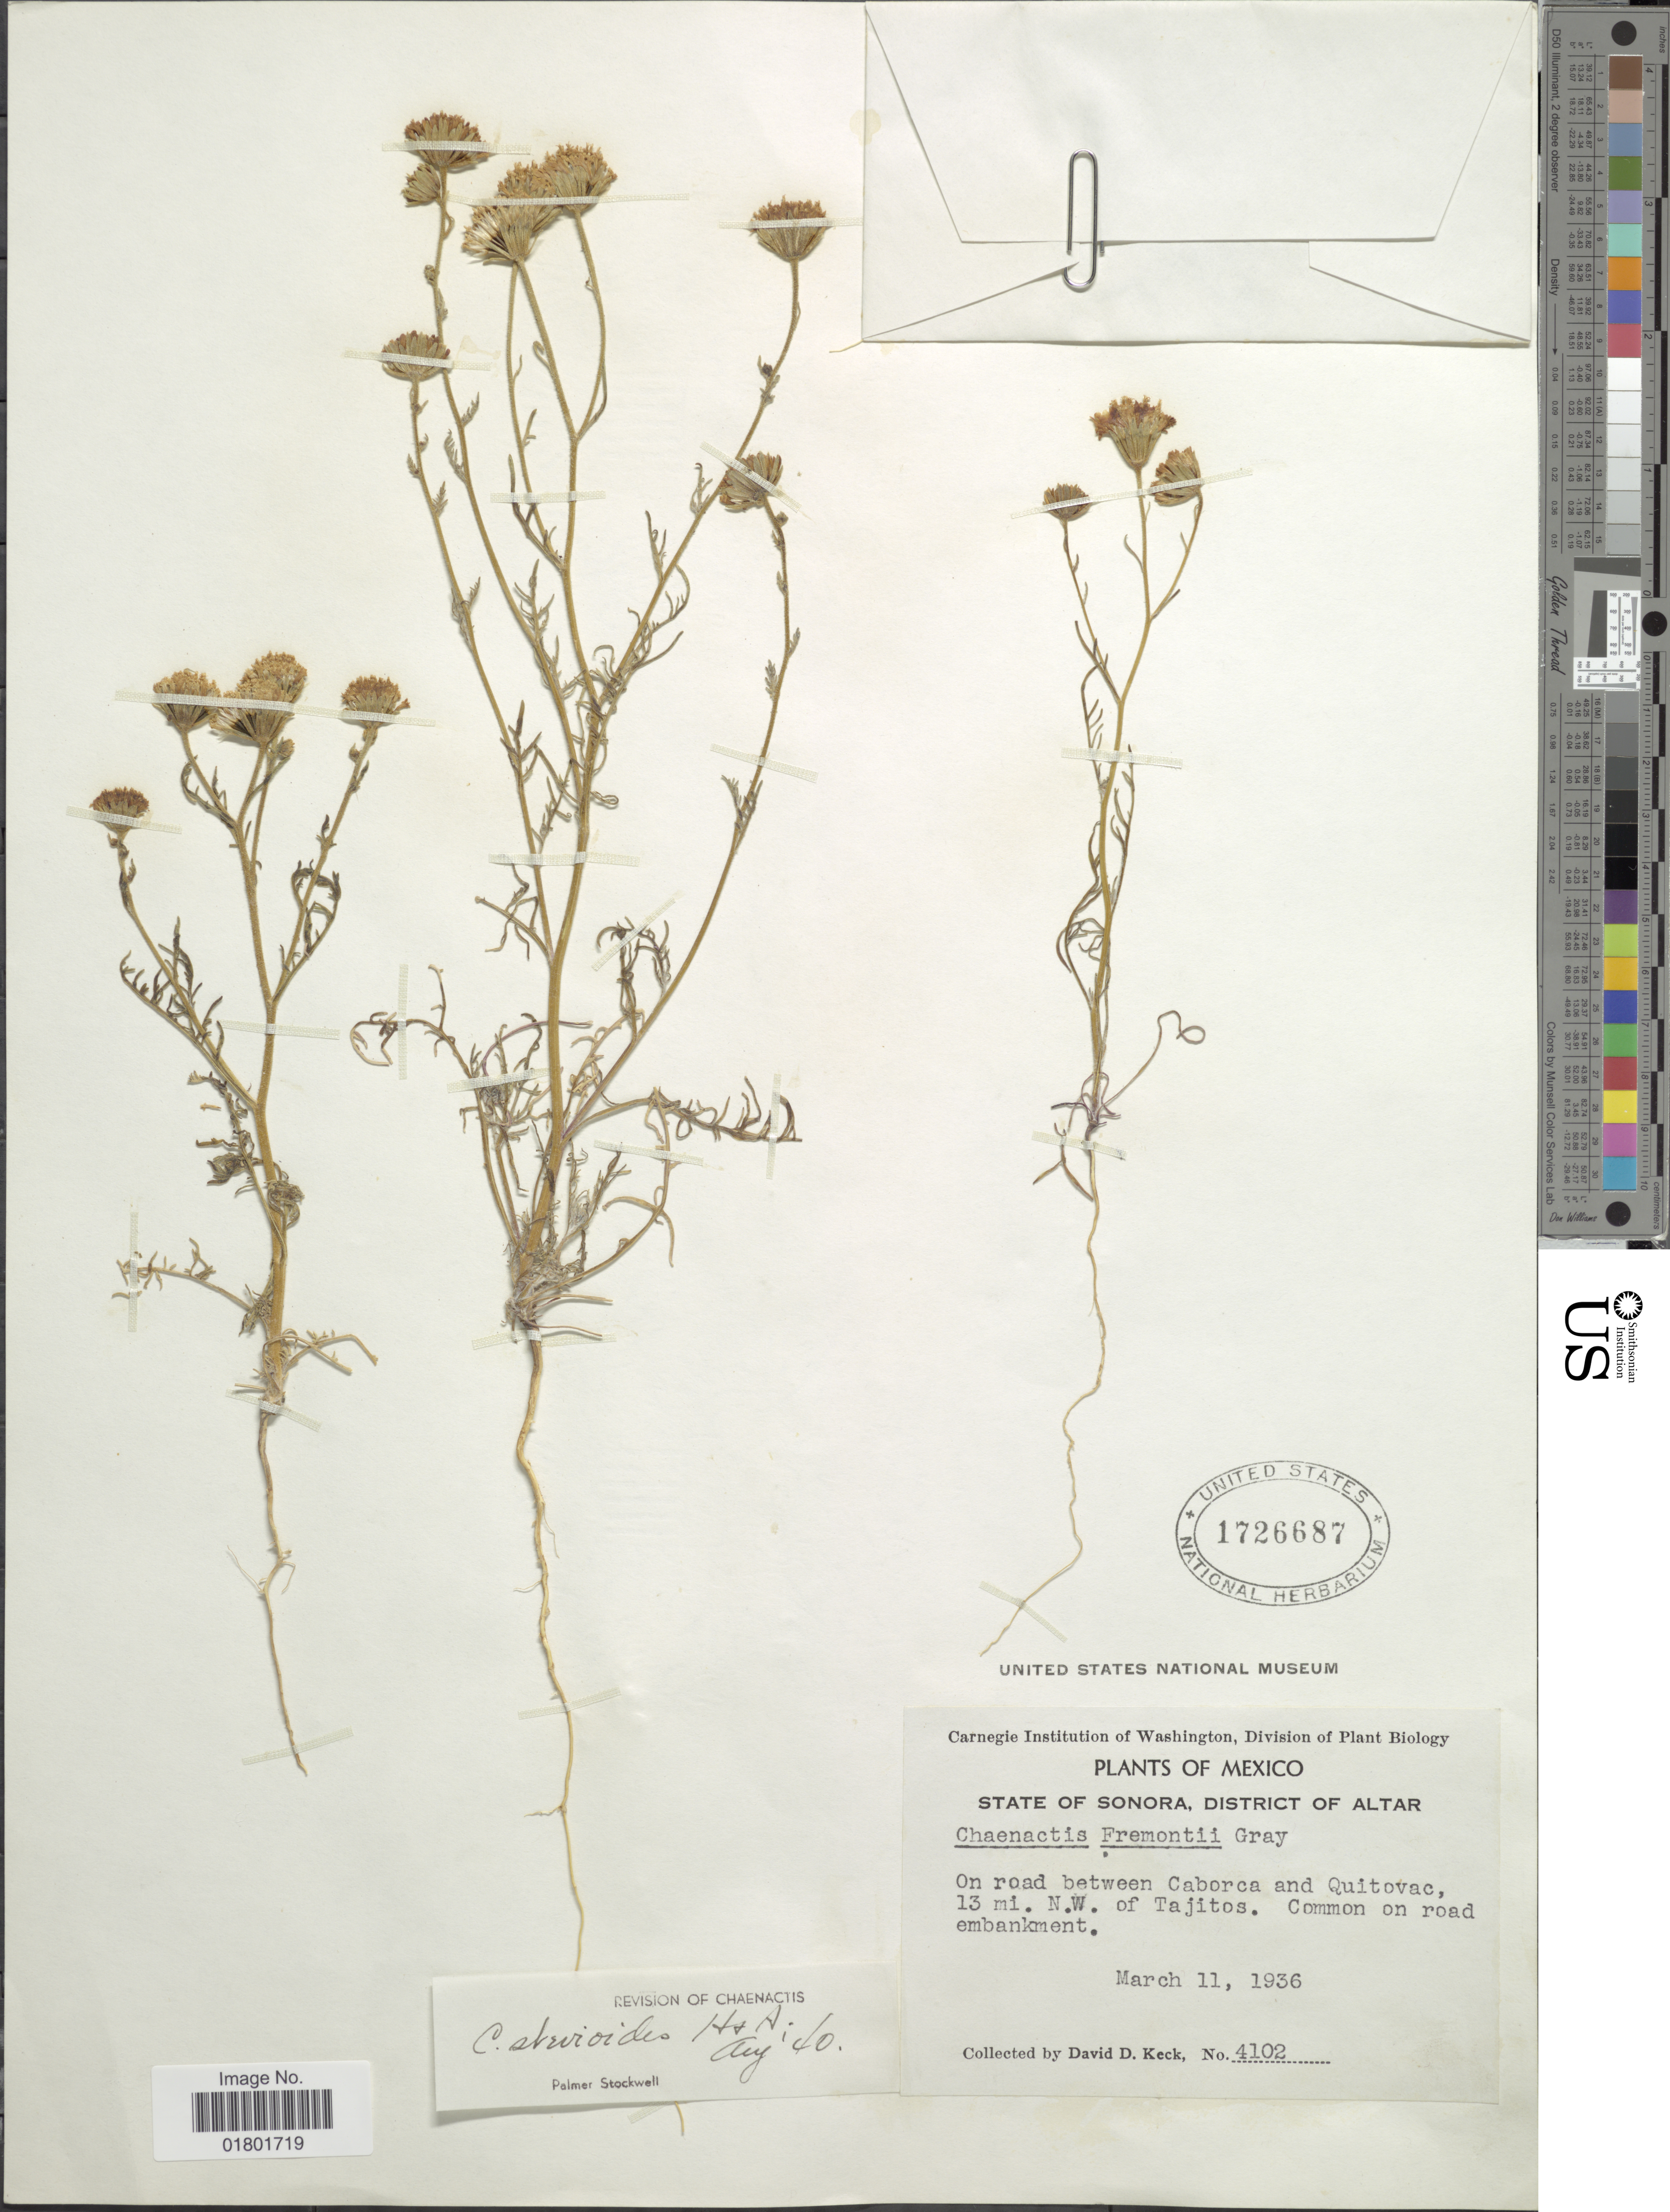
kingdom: Plantae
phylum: Tracheophyta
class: Magnoliopsida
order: Asterales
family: Asteraceae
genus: Chaenactis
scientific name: Chaenactis stevioides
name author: Hook. & Arn.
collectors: D. D. Keck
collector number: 4102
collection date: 1936-03-11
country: Mexico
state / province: Sonora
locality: District of Altar, on road between Caborca and Quitovac, 13 mi. N. W. of Tajitos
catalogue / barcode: US 1726687